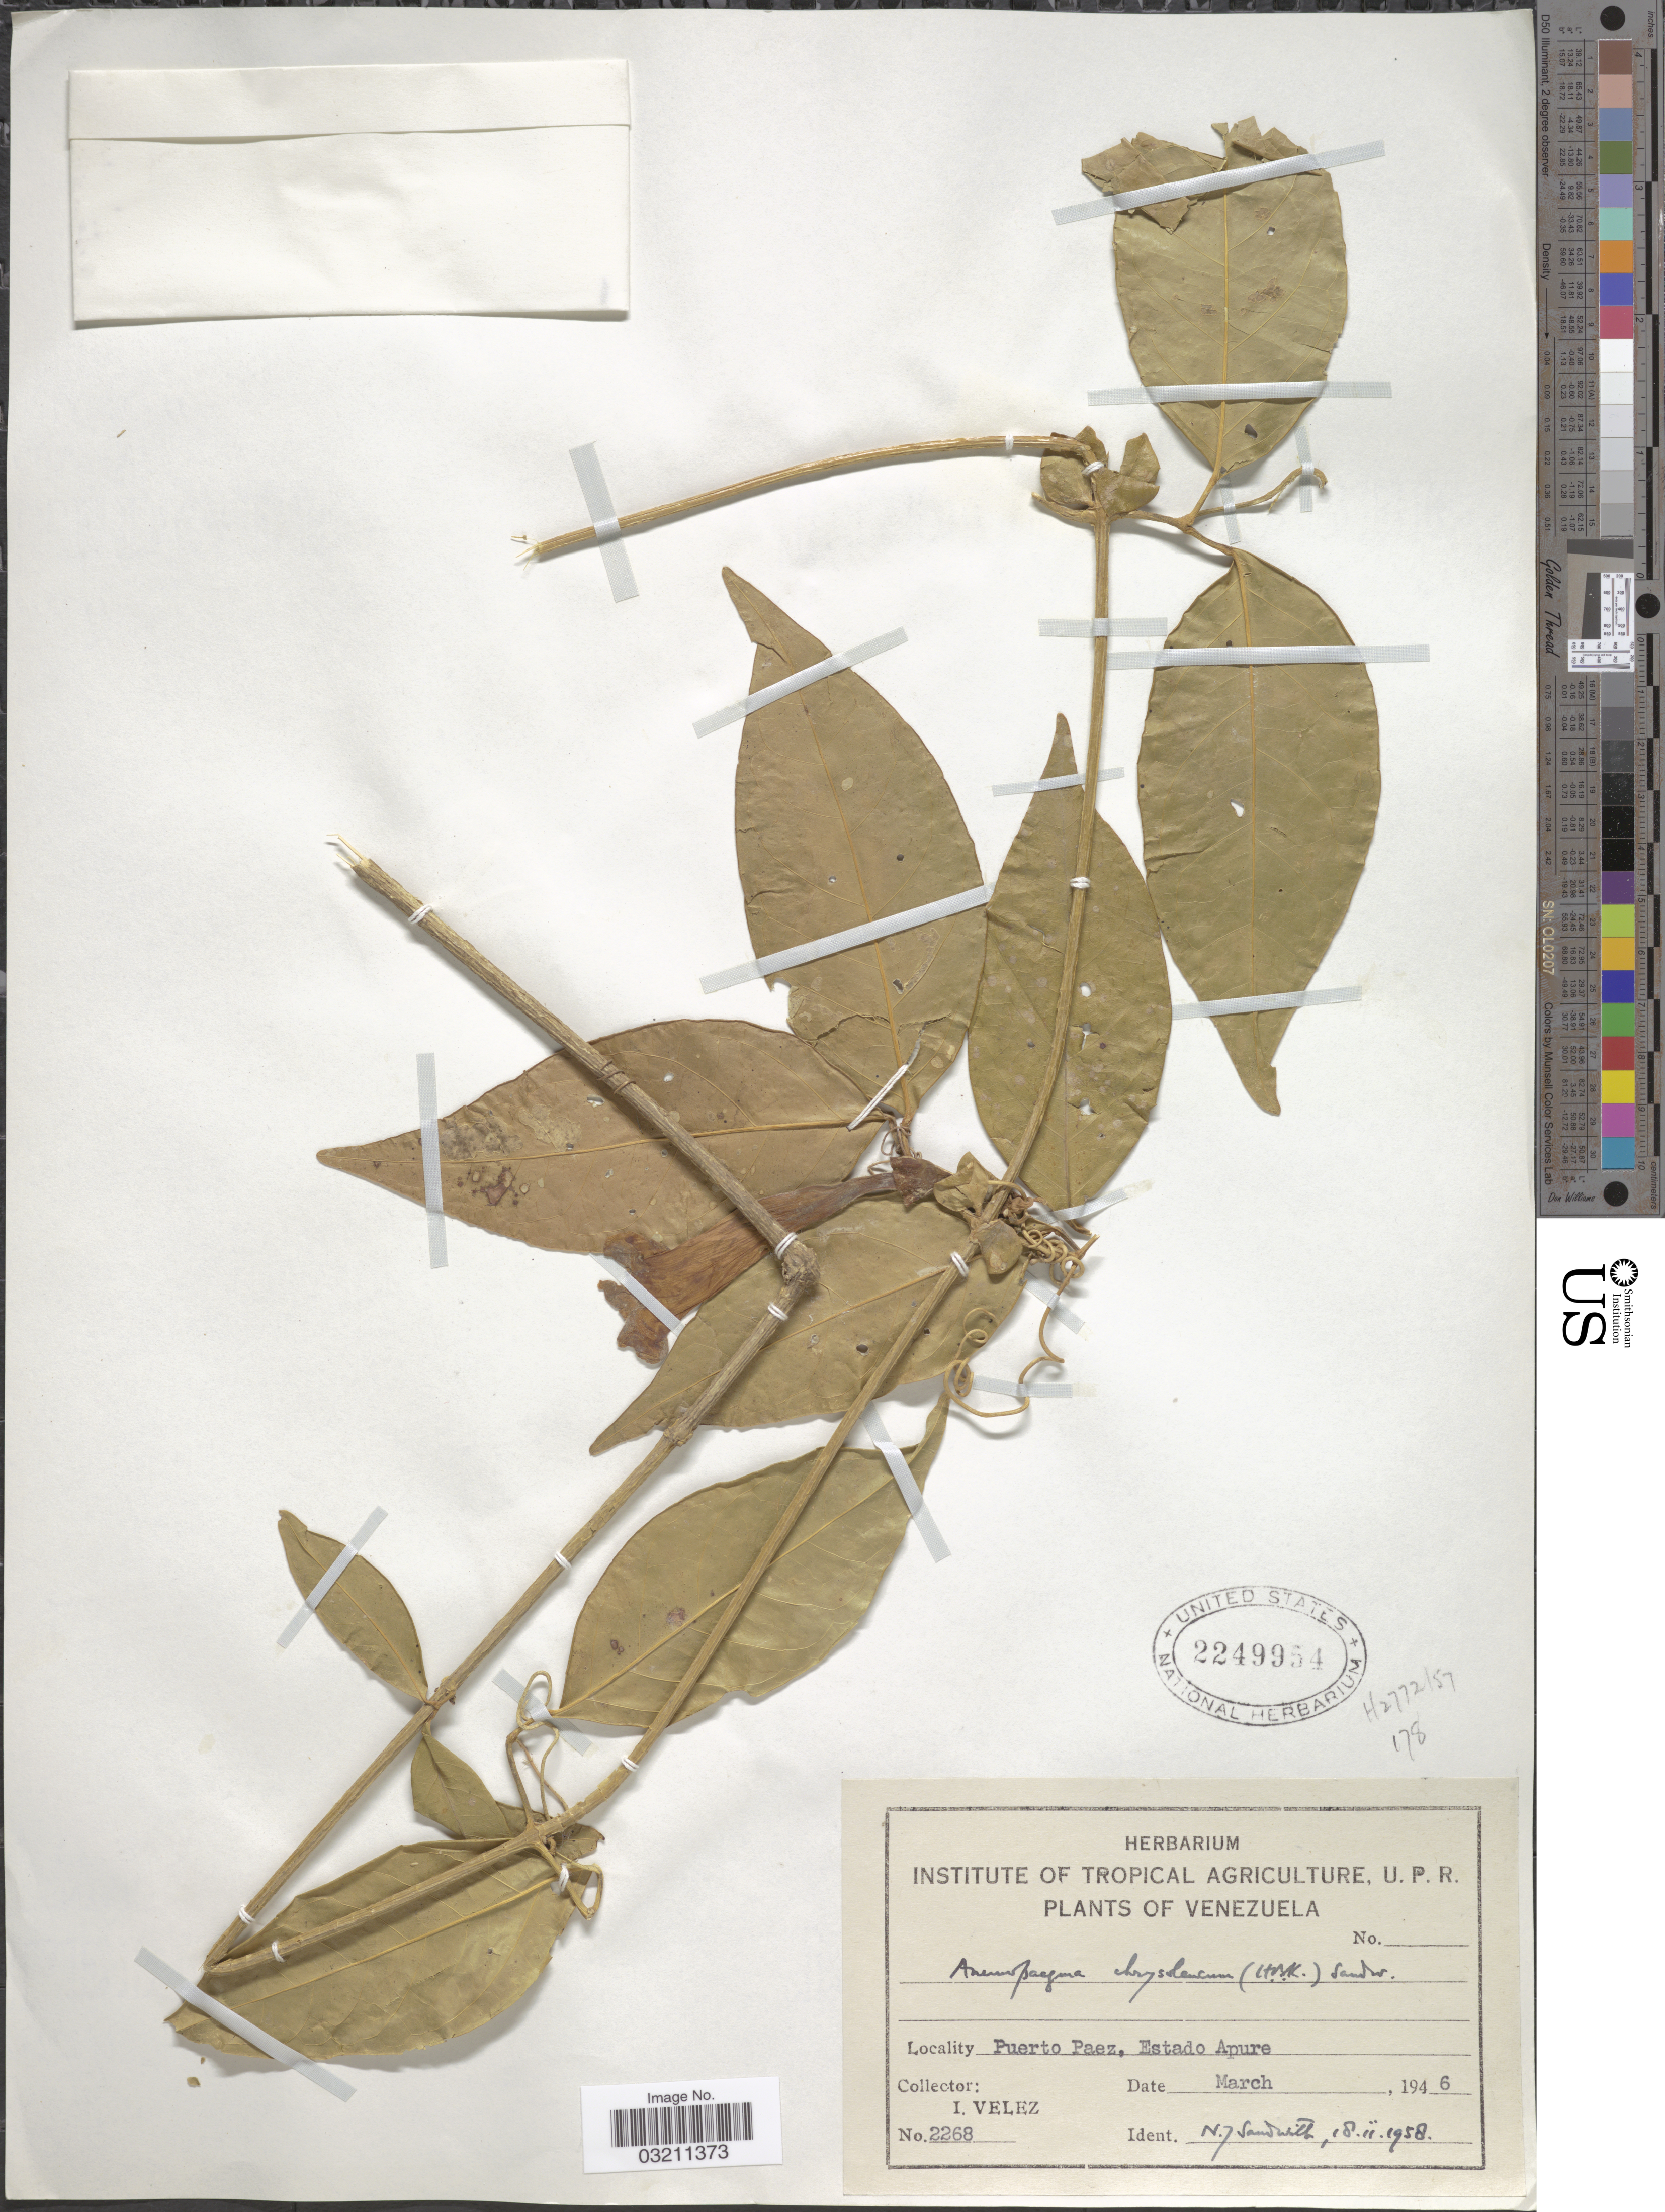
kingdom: Plantae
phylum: Tracheophyta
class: Magnoliopsida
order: Lamiales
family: Bignoniaceae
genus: Anemopaegma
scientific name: Anemopaegma chrysoleucum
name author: (Kunth) Sandwith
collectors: I. Velez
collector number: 2268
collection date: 1946-03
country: Venezuela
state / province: Apure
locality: Puerto Paez.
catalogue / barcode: US 2249954